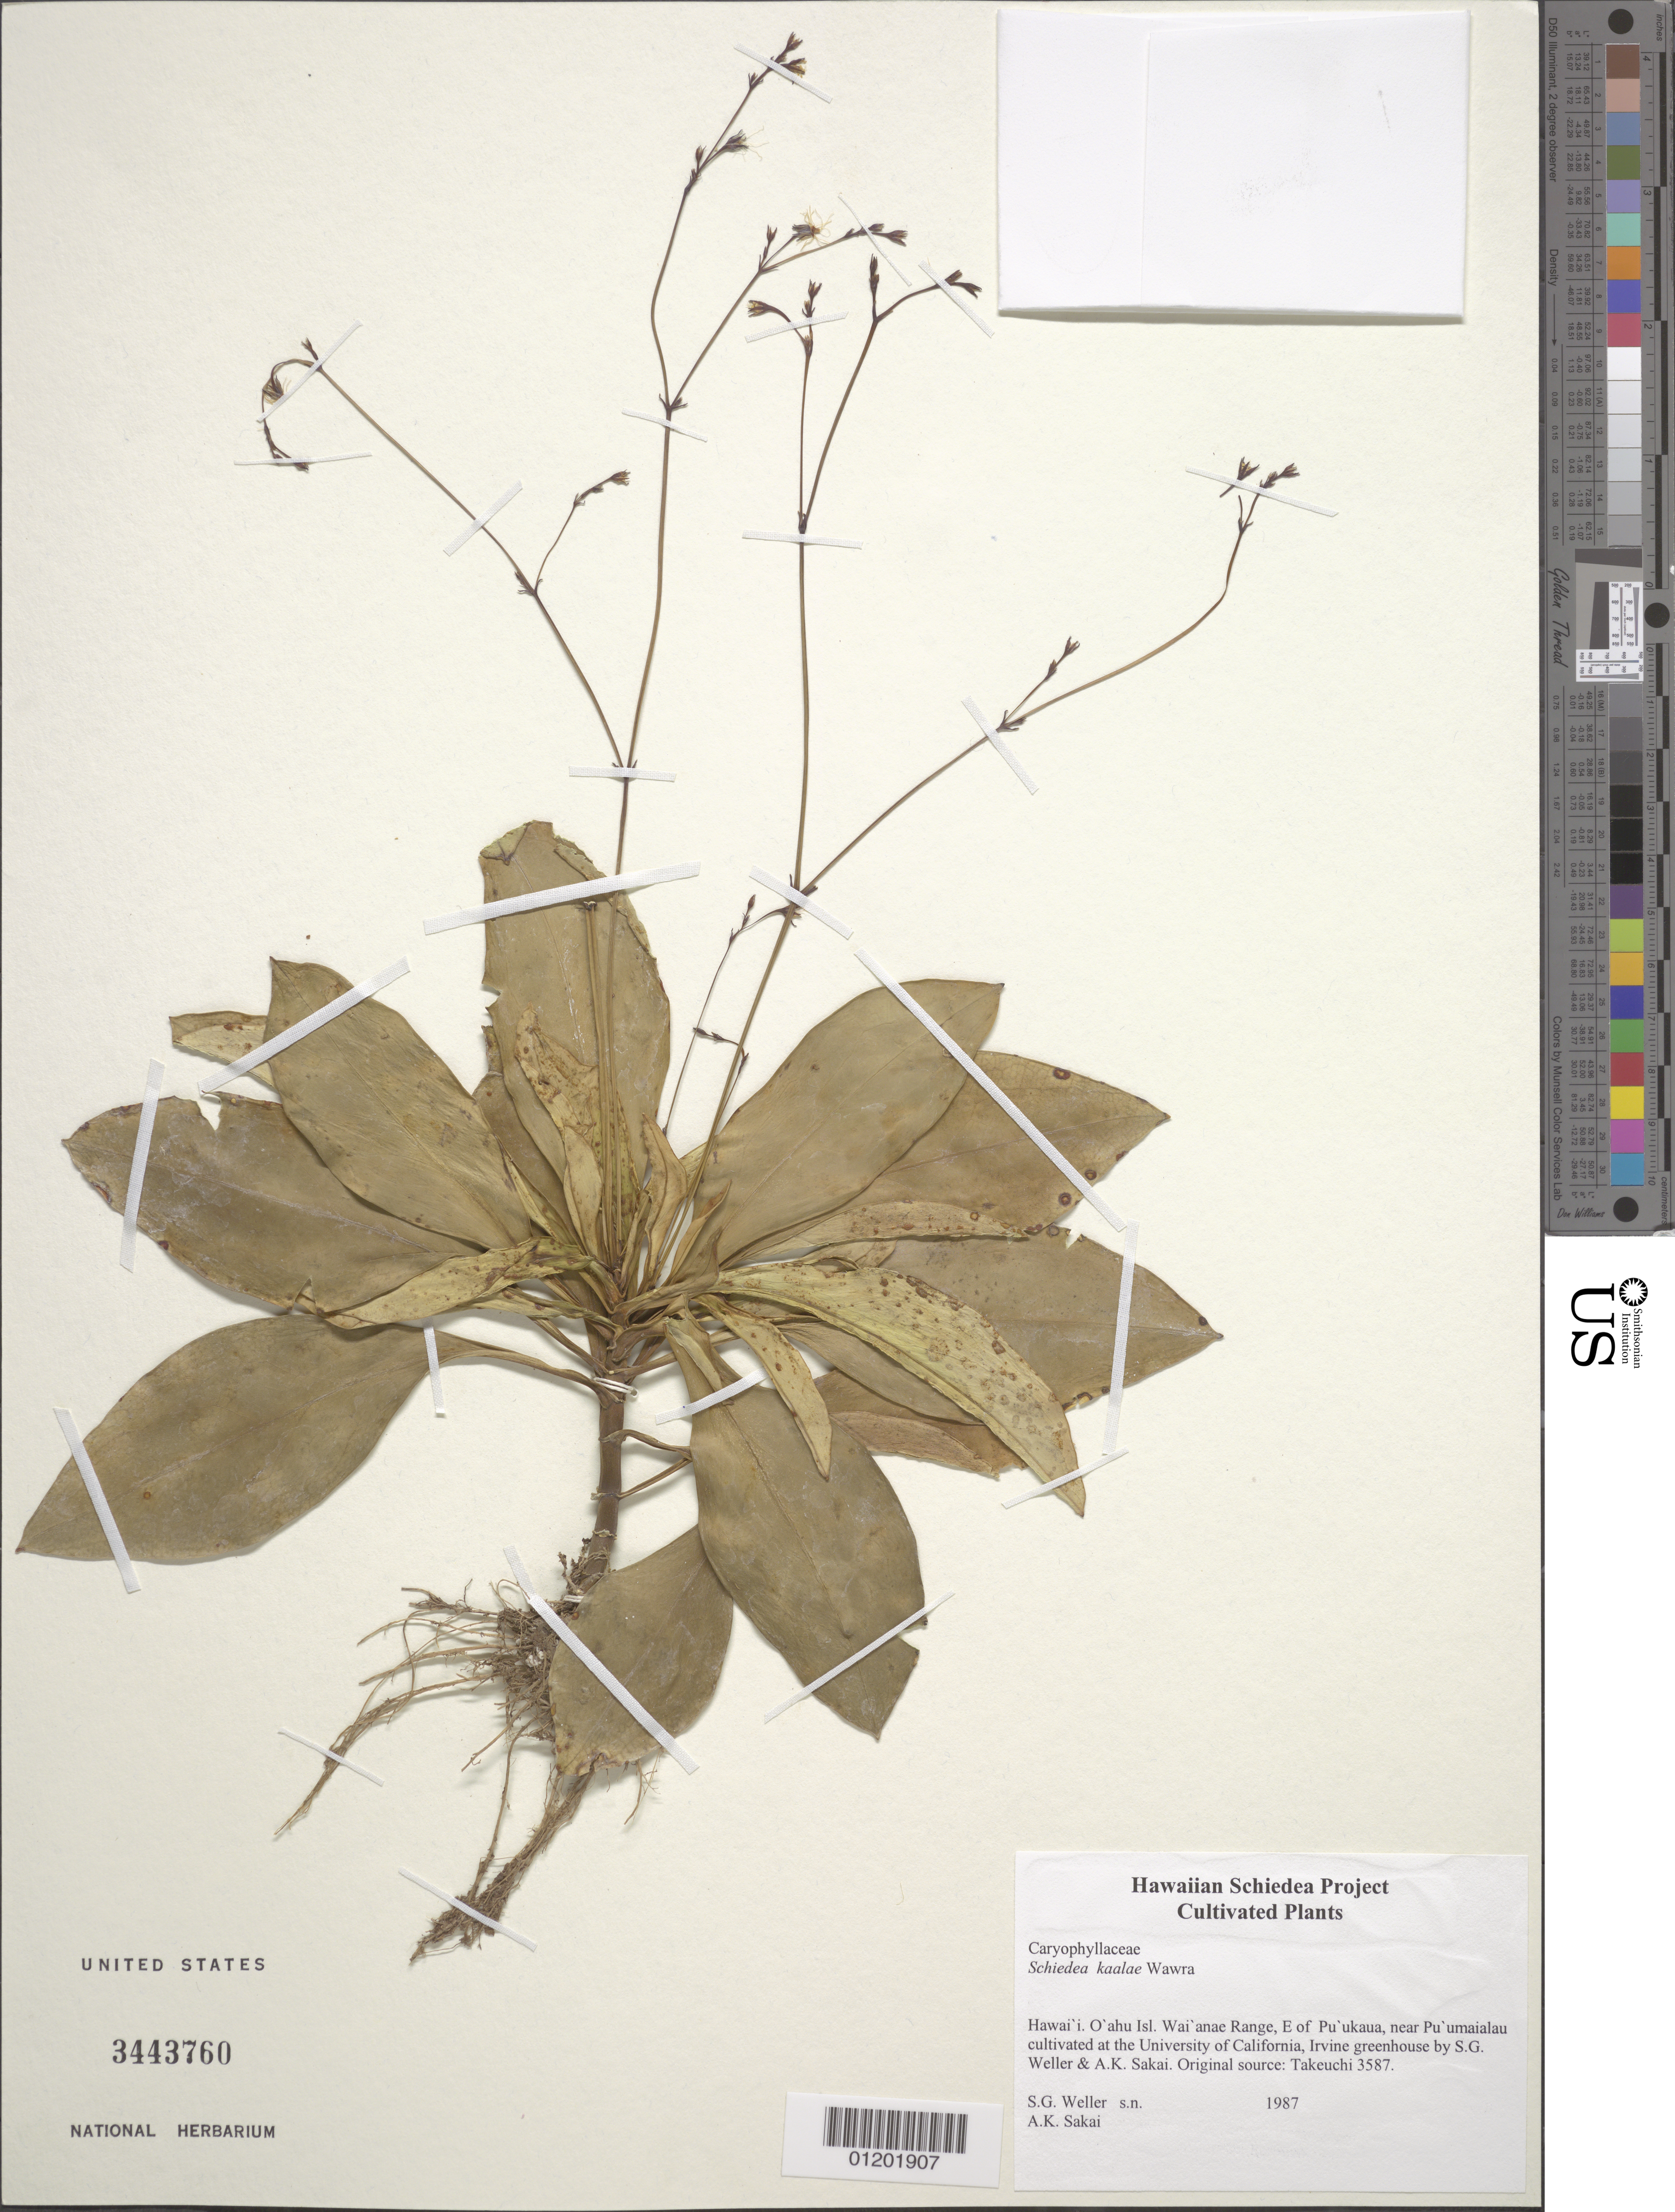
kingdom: Plantae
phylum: Tracheophyta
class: Magnoliopsida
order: Caryophyllales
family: Caryophyllaceae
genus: Schiedea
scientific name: Schiedea kaalae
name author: Wawra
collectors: S. G. Weller & A. Sakai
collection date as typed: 1987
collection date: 1987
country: United States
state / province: California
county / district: Orange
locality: University of California, Irvine greenhouse.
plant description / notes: Cultivated at the University of California, Irvine greenhouse by S.G. Weller & A.K. Sakai. Original source: Takeuchi 3587.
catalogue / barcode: US 3443760